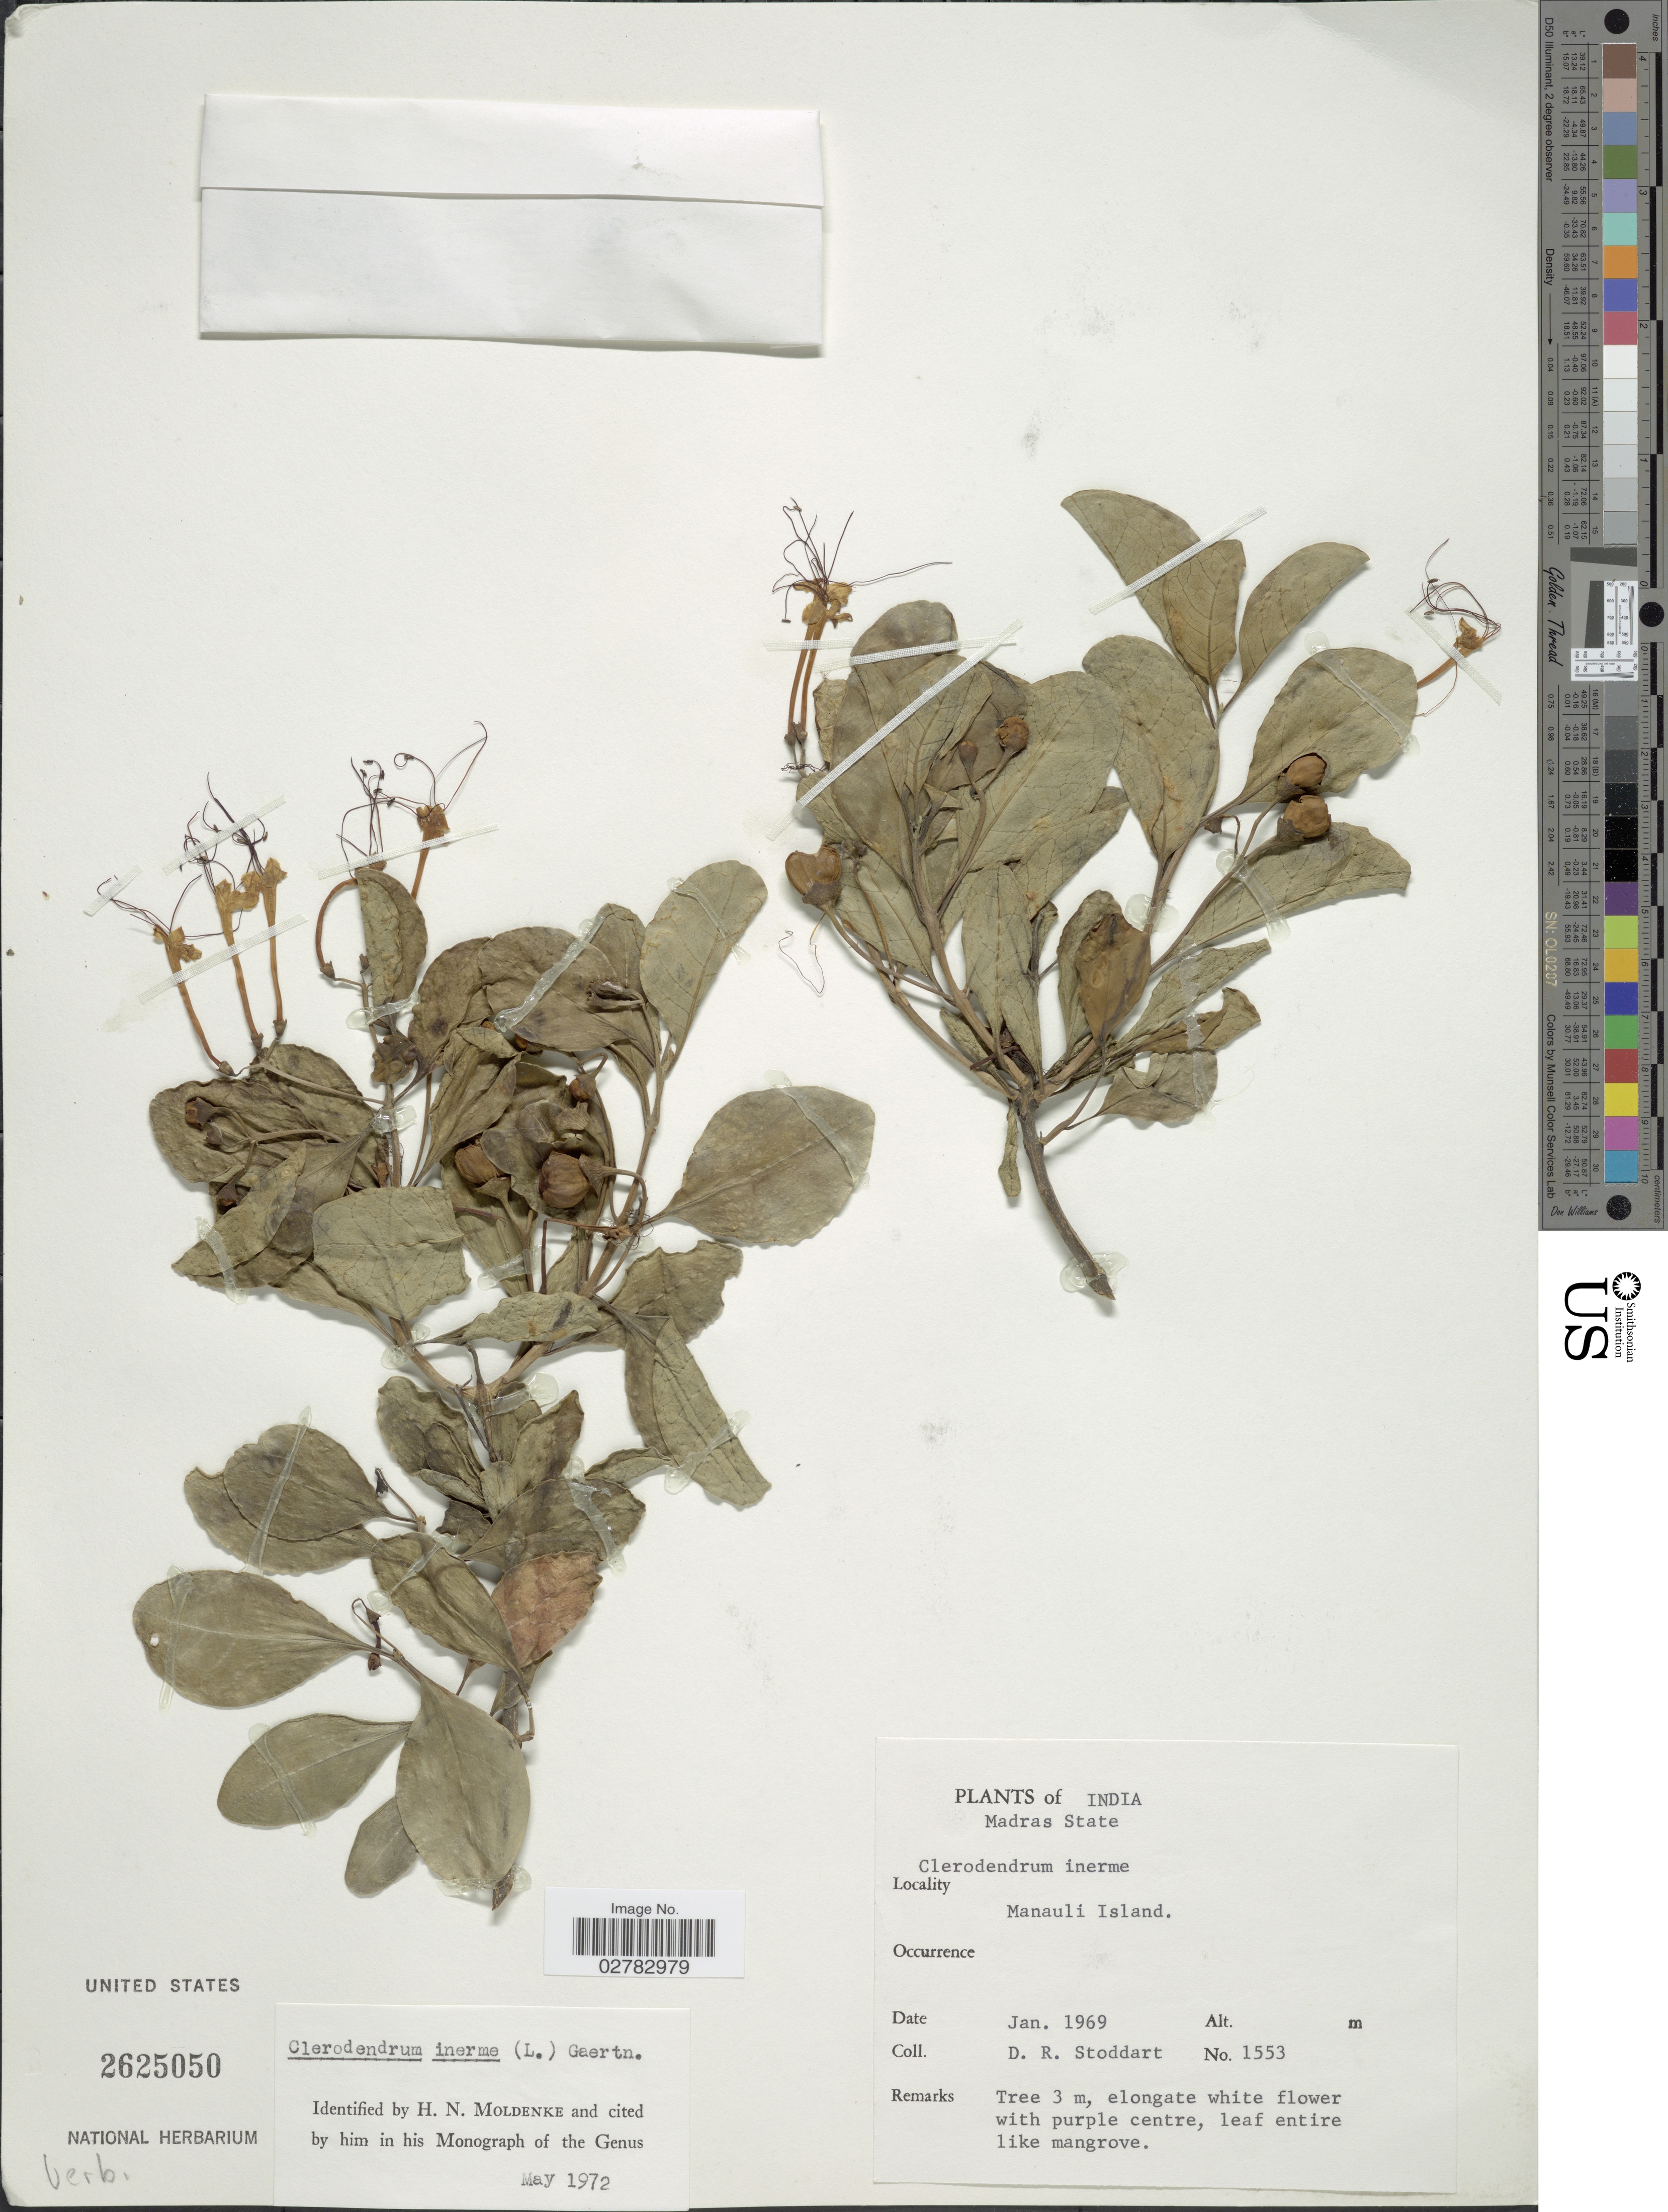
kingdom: Plantae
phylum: Tracheophyta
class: Magnoliopsida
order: Lamiales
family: Lamiaceae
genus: Clerodendrum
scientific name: Clerodendrum inerme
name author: (L.) Gaertn.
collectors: D. R. Stoddart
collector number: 1553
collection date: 1969-01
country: India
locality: Madras State. Manauli Island.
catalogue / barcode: US 2625050